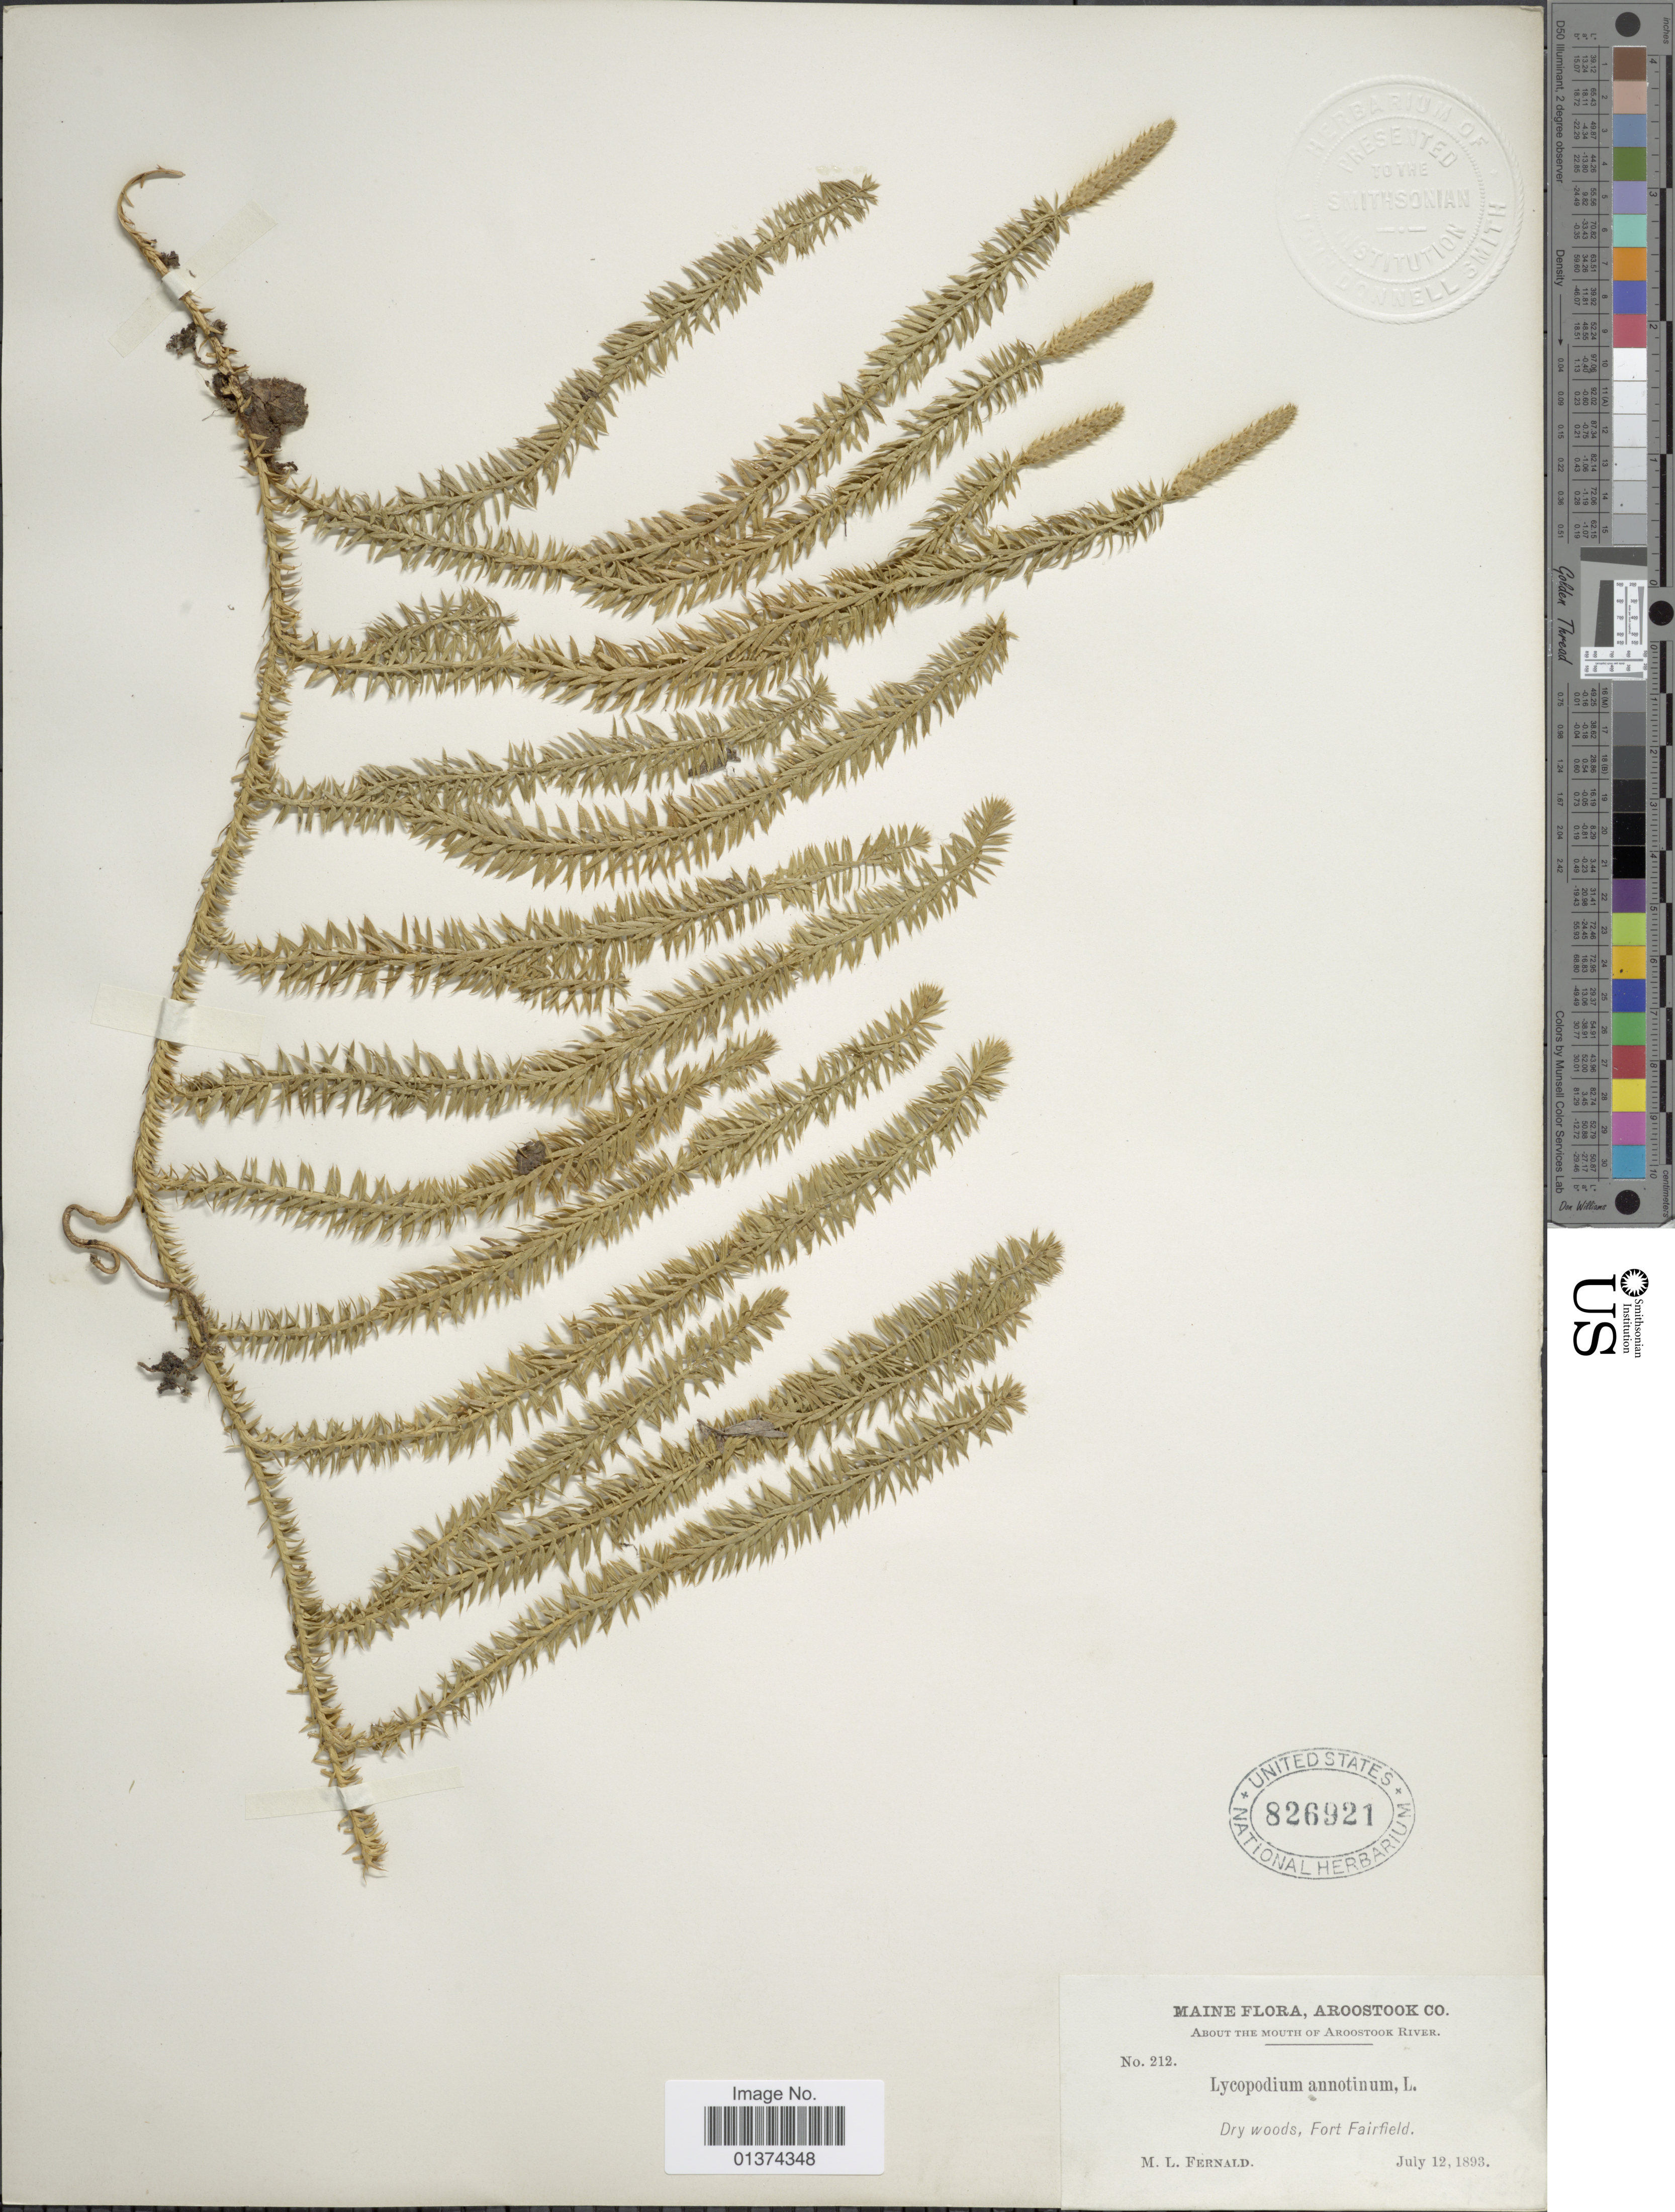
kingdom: Plantae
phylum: Tracheophyta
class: Lycopodiopsida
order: Lycopodiales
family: Lycopodiaceae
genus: Spinulum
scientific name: Spinulum annotinum subsp. annotinum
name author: (L.) A. Haines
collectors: M. L. Fernald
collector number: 212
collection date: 1893-07-12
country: United States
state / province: Maine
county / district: Aroostook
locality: Aroostook Co, about the mouth of Aroostook River, Dry woods, Fort Fairfield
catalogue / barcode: US 826921